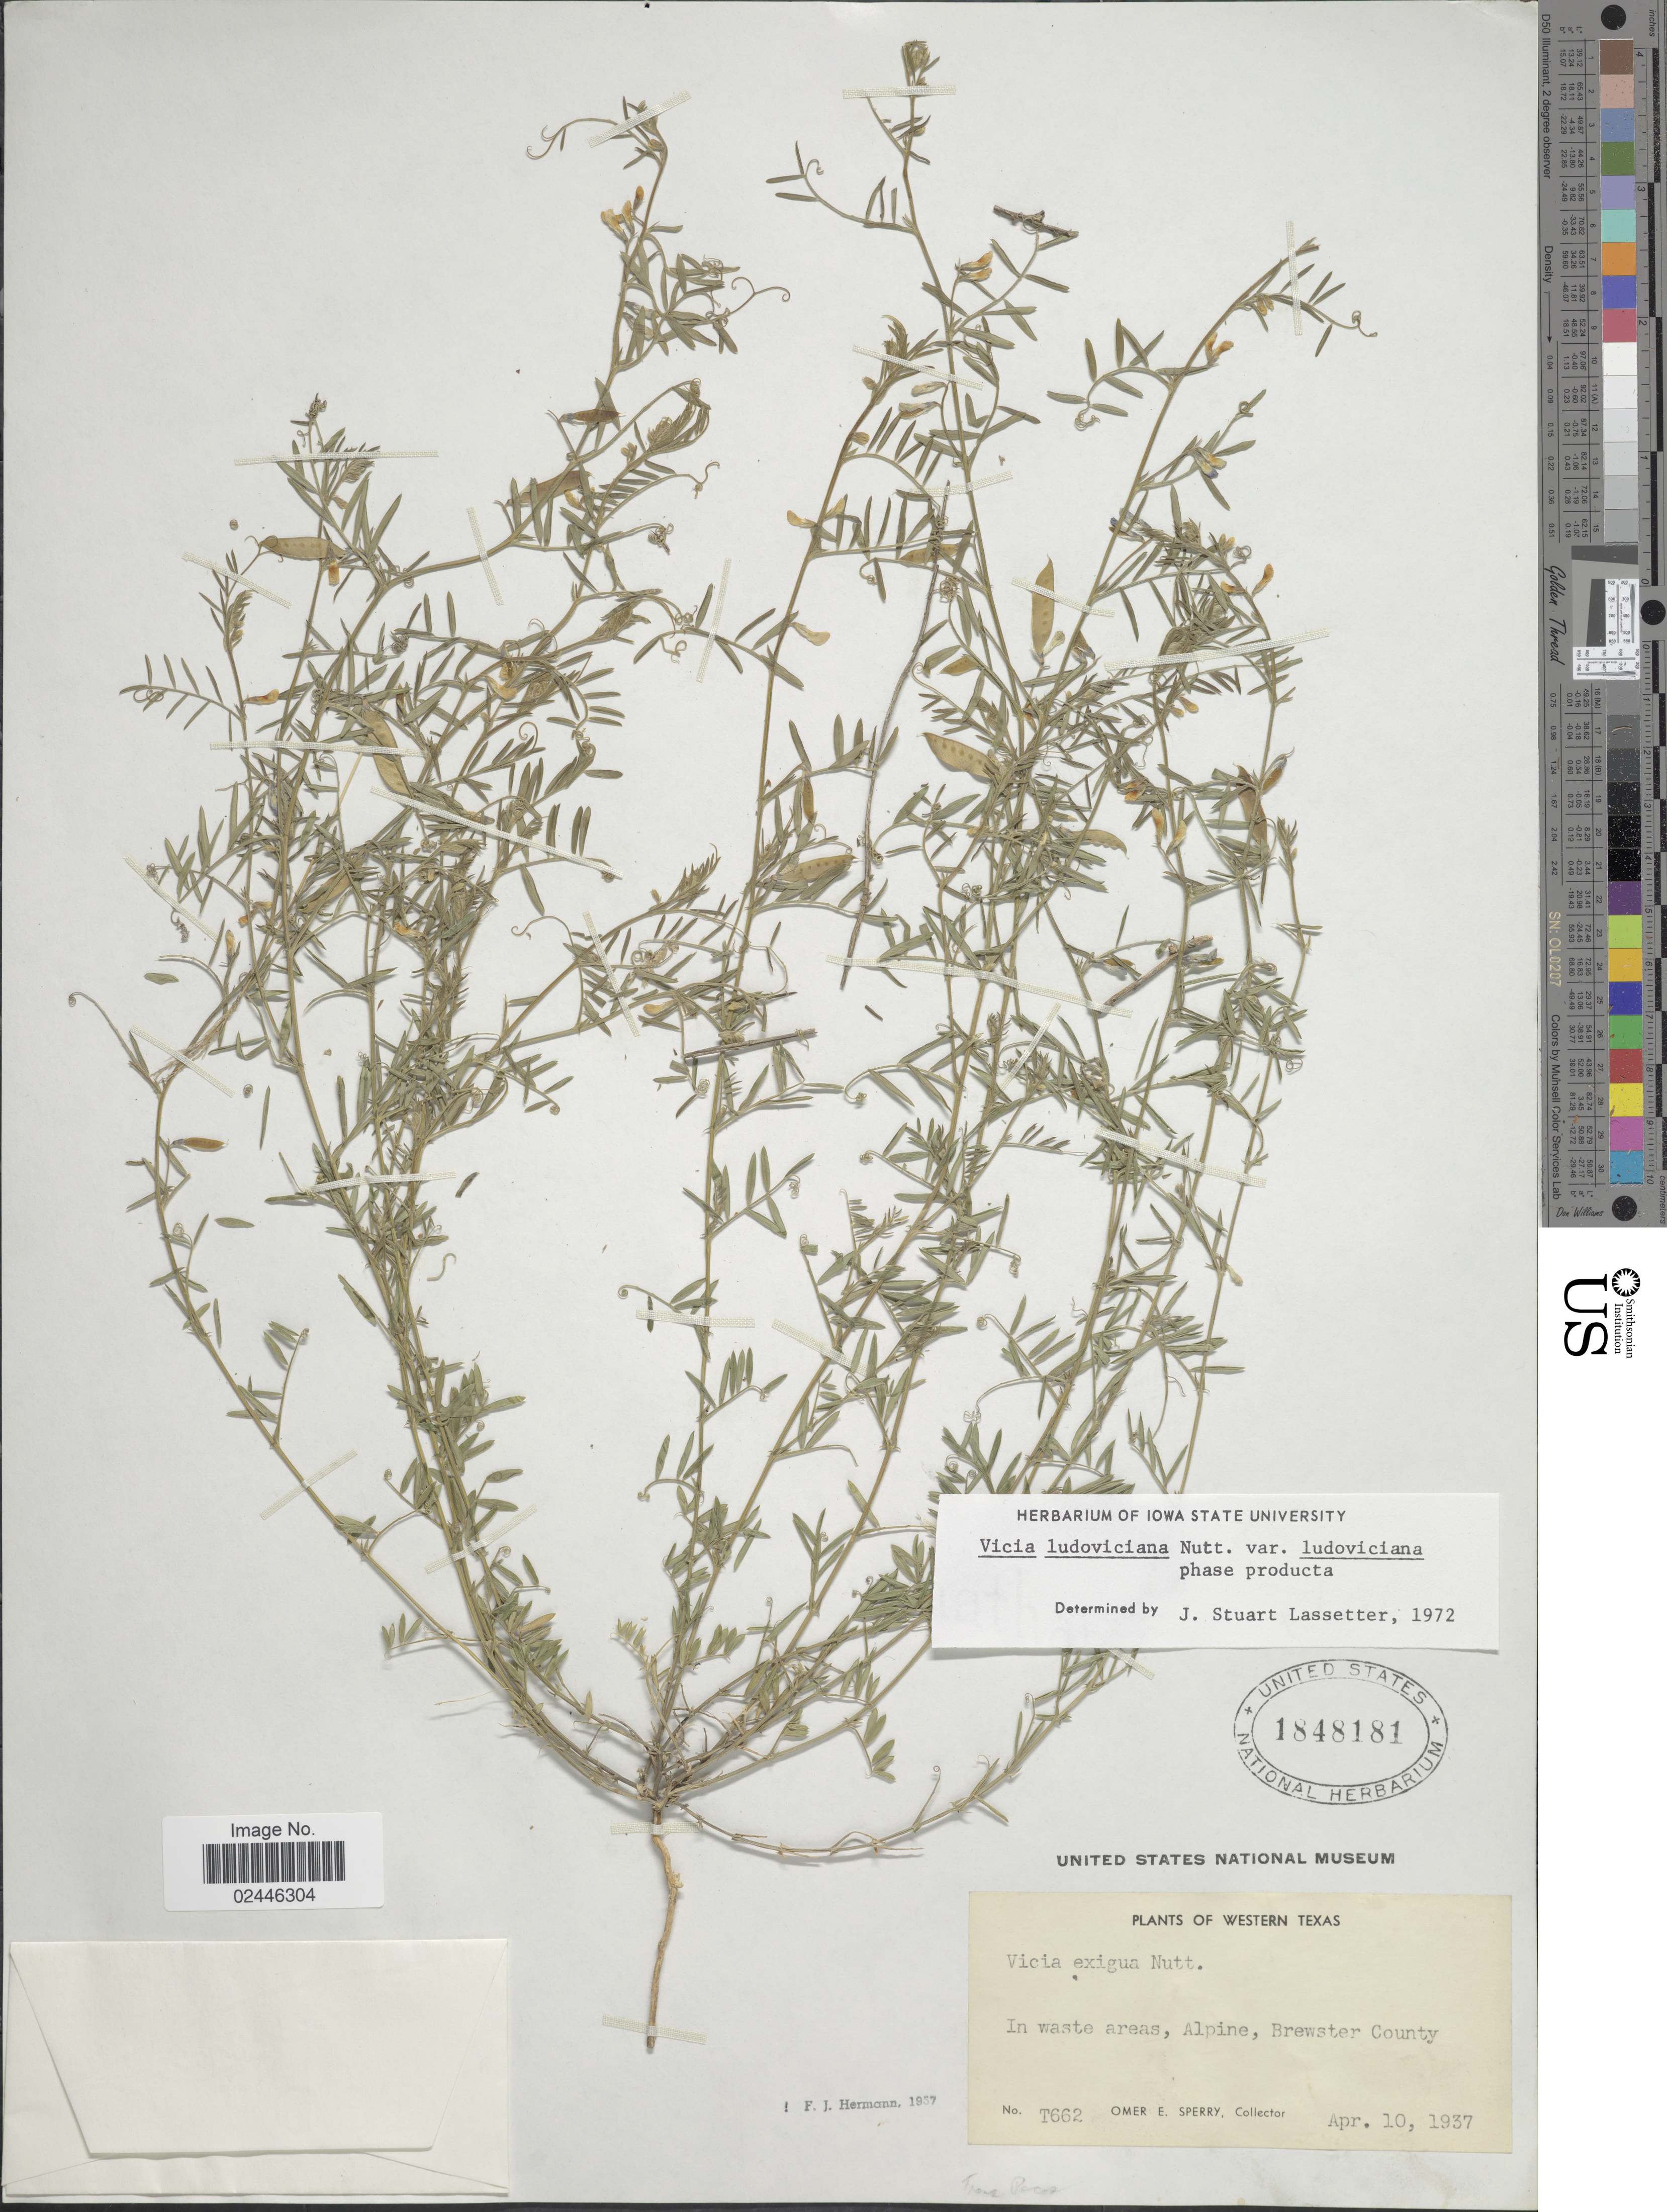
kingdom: Plantae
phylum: Tracheophyta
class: Magnoliopsida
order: Fabales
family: Fabaceae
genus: Vicia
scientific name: Vicia ludoviciana var. ludoviciana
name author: Nutt. ex Torr. & A. Gray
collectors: O. E. Sperry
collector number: T662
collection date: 1937-04-10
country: United States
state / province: Texas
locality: Western Texas, In waste areas, Alpine, Brewster County, Trans Pecos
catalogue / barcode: US 1848181